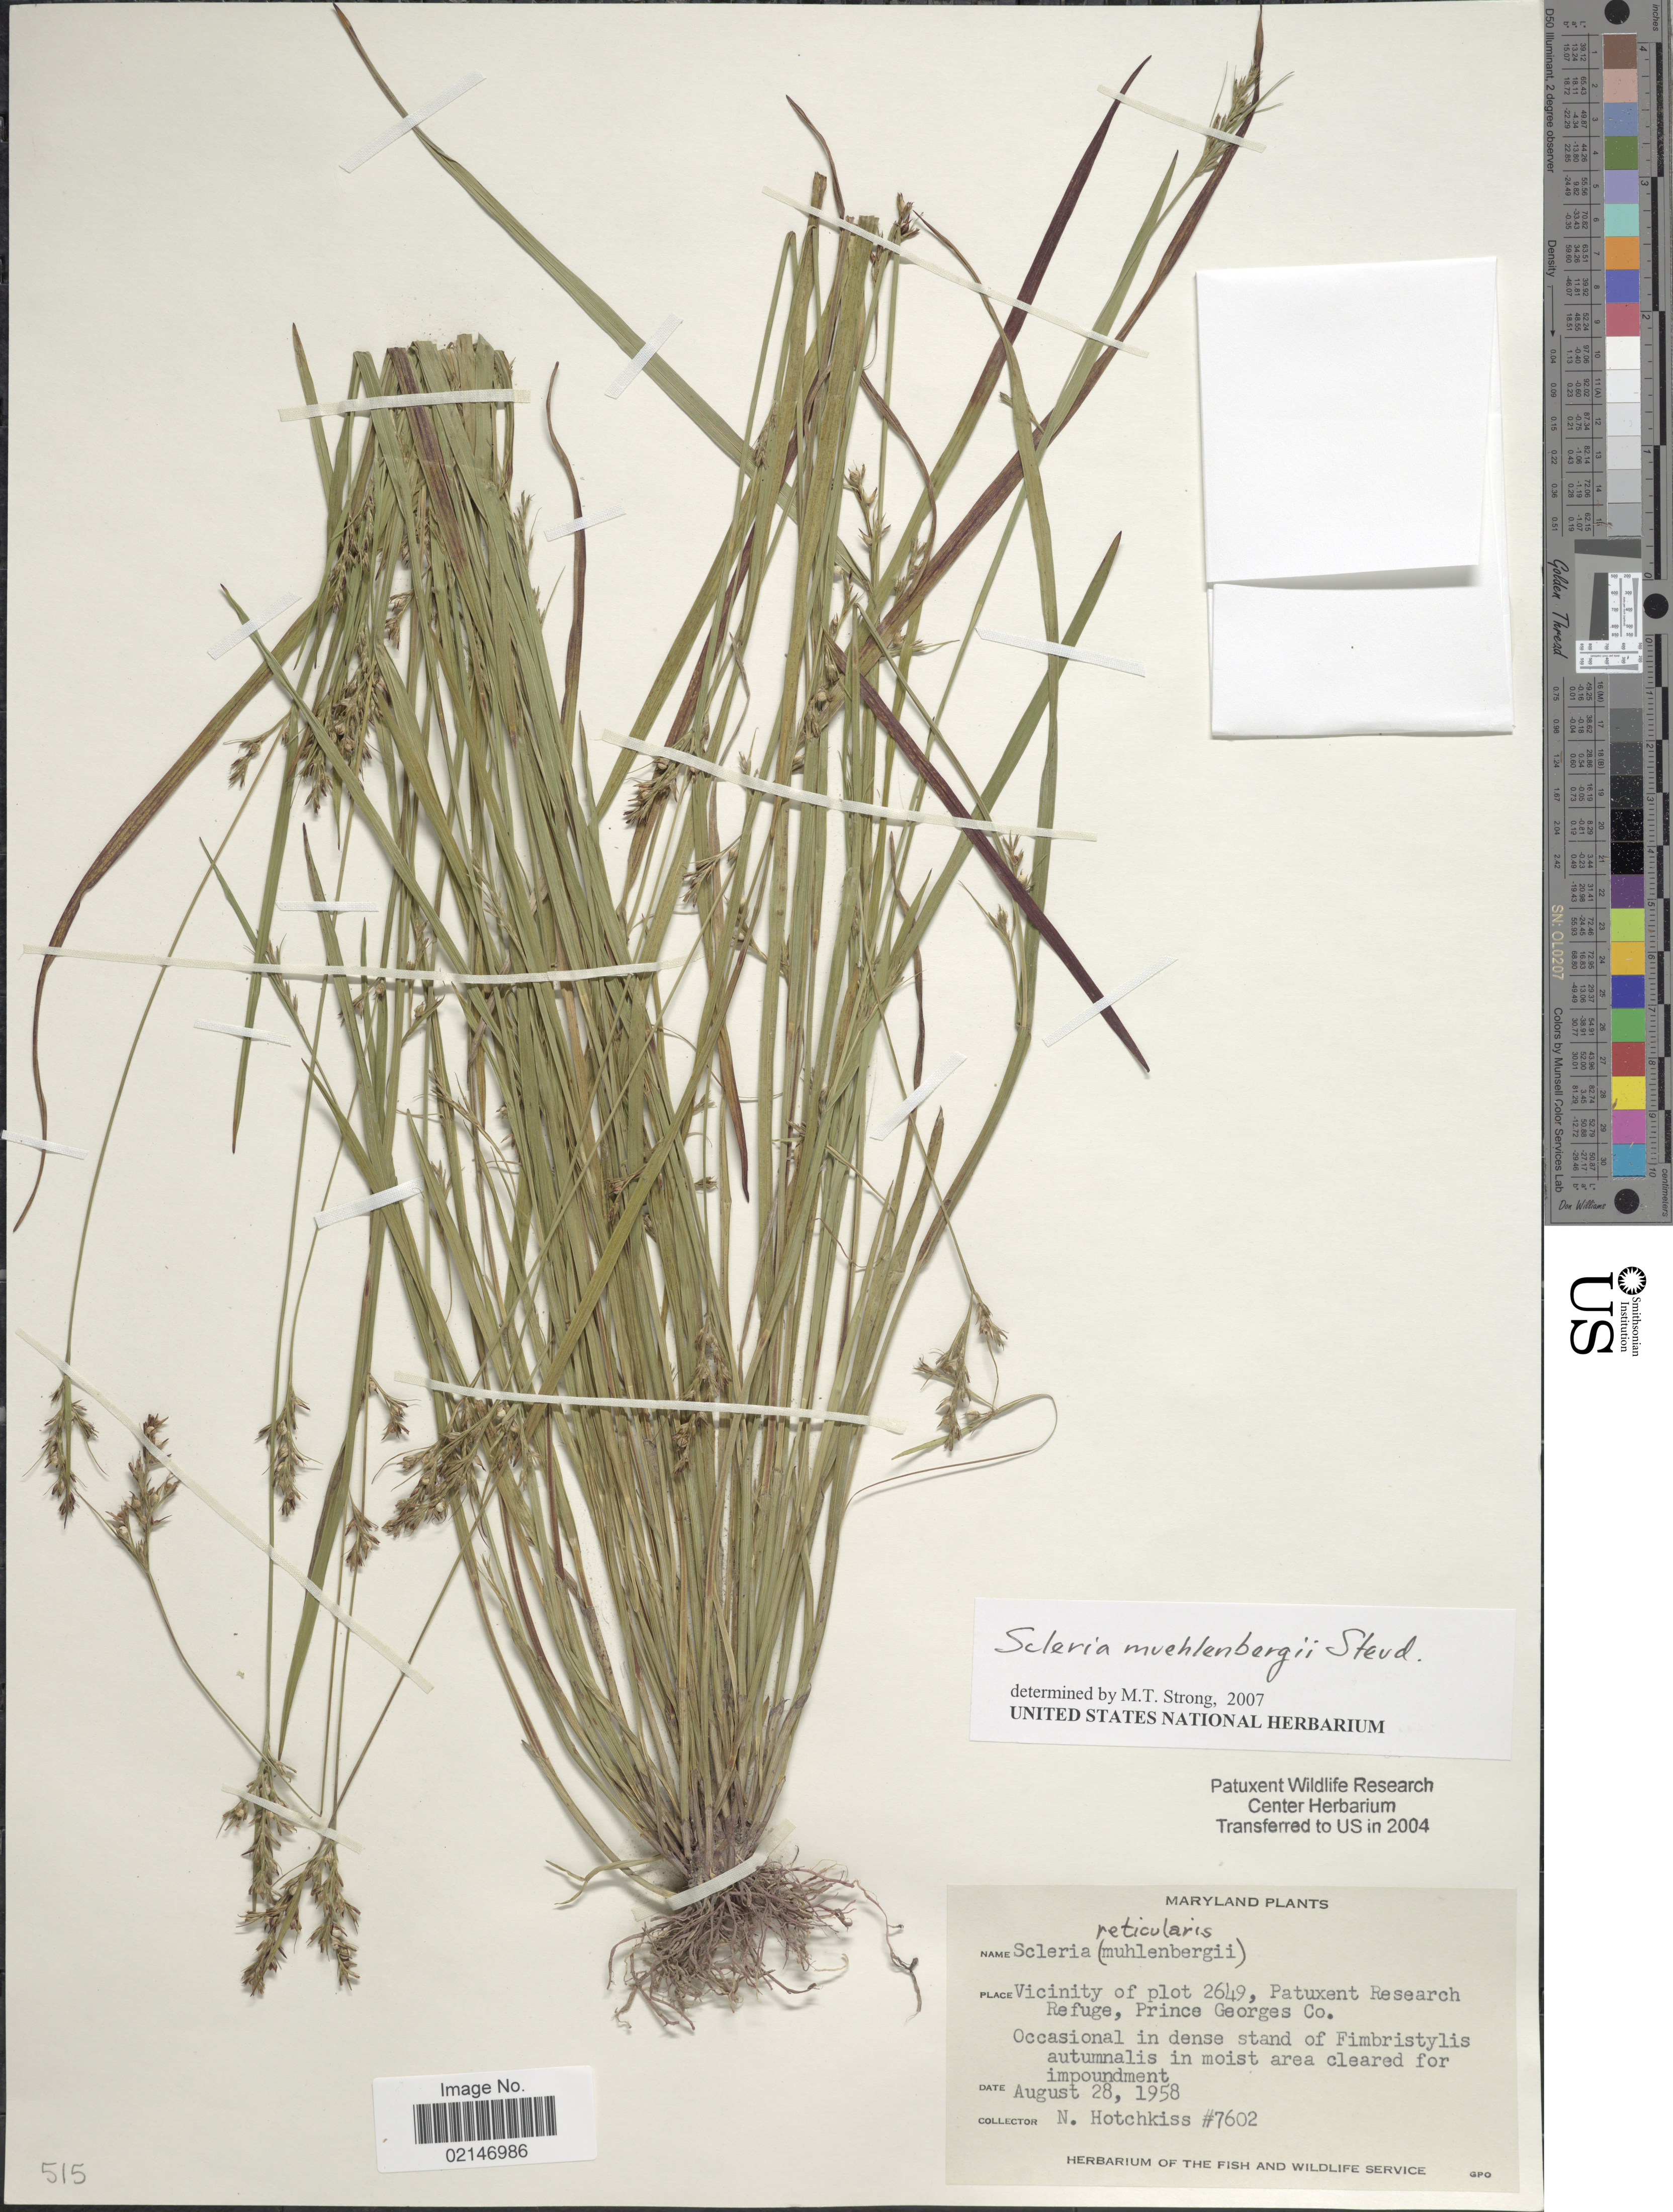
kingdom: Plantae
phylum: Tracheophyta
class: Liliopsida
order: Poales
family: Cyperaceae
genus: Scleria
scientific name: Scleria muehlenbergii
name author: Steud.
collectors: N. Hotchkiss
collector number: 7602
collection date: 1958-08-08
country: United States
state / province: Maryland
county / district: Prince George's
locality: Vicinity of plot 2649, Patuxent Research Refuge, Prince Georges Co.